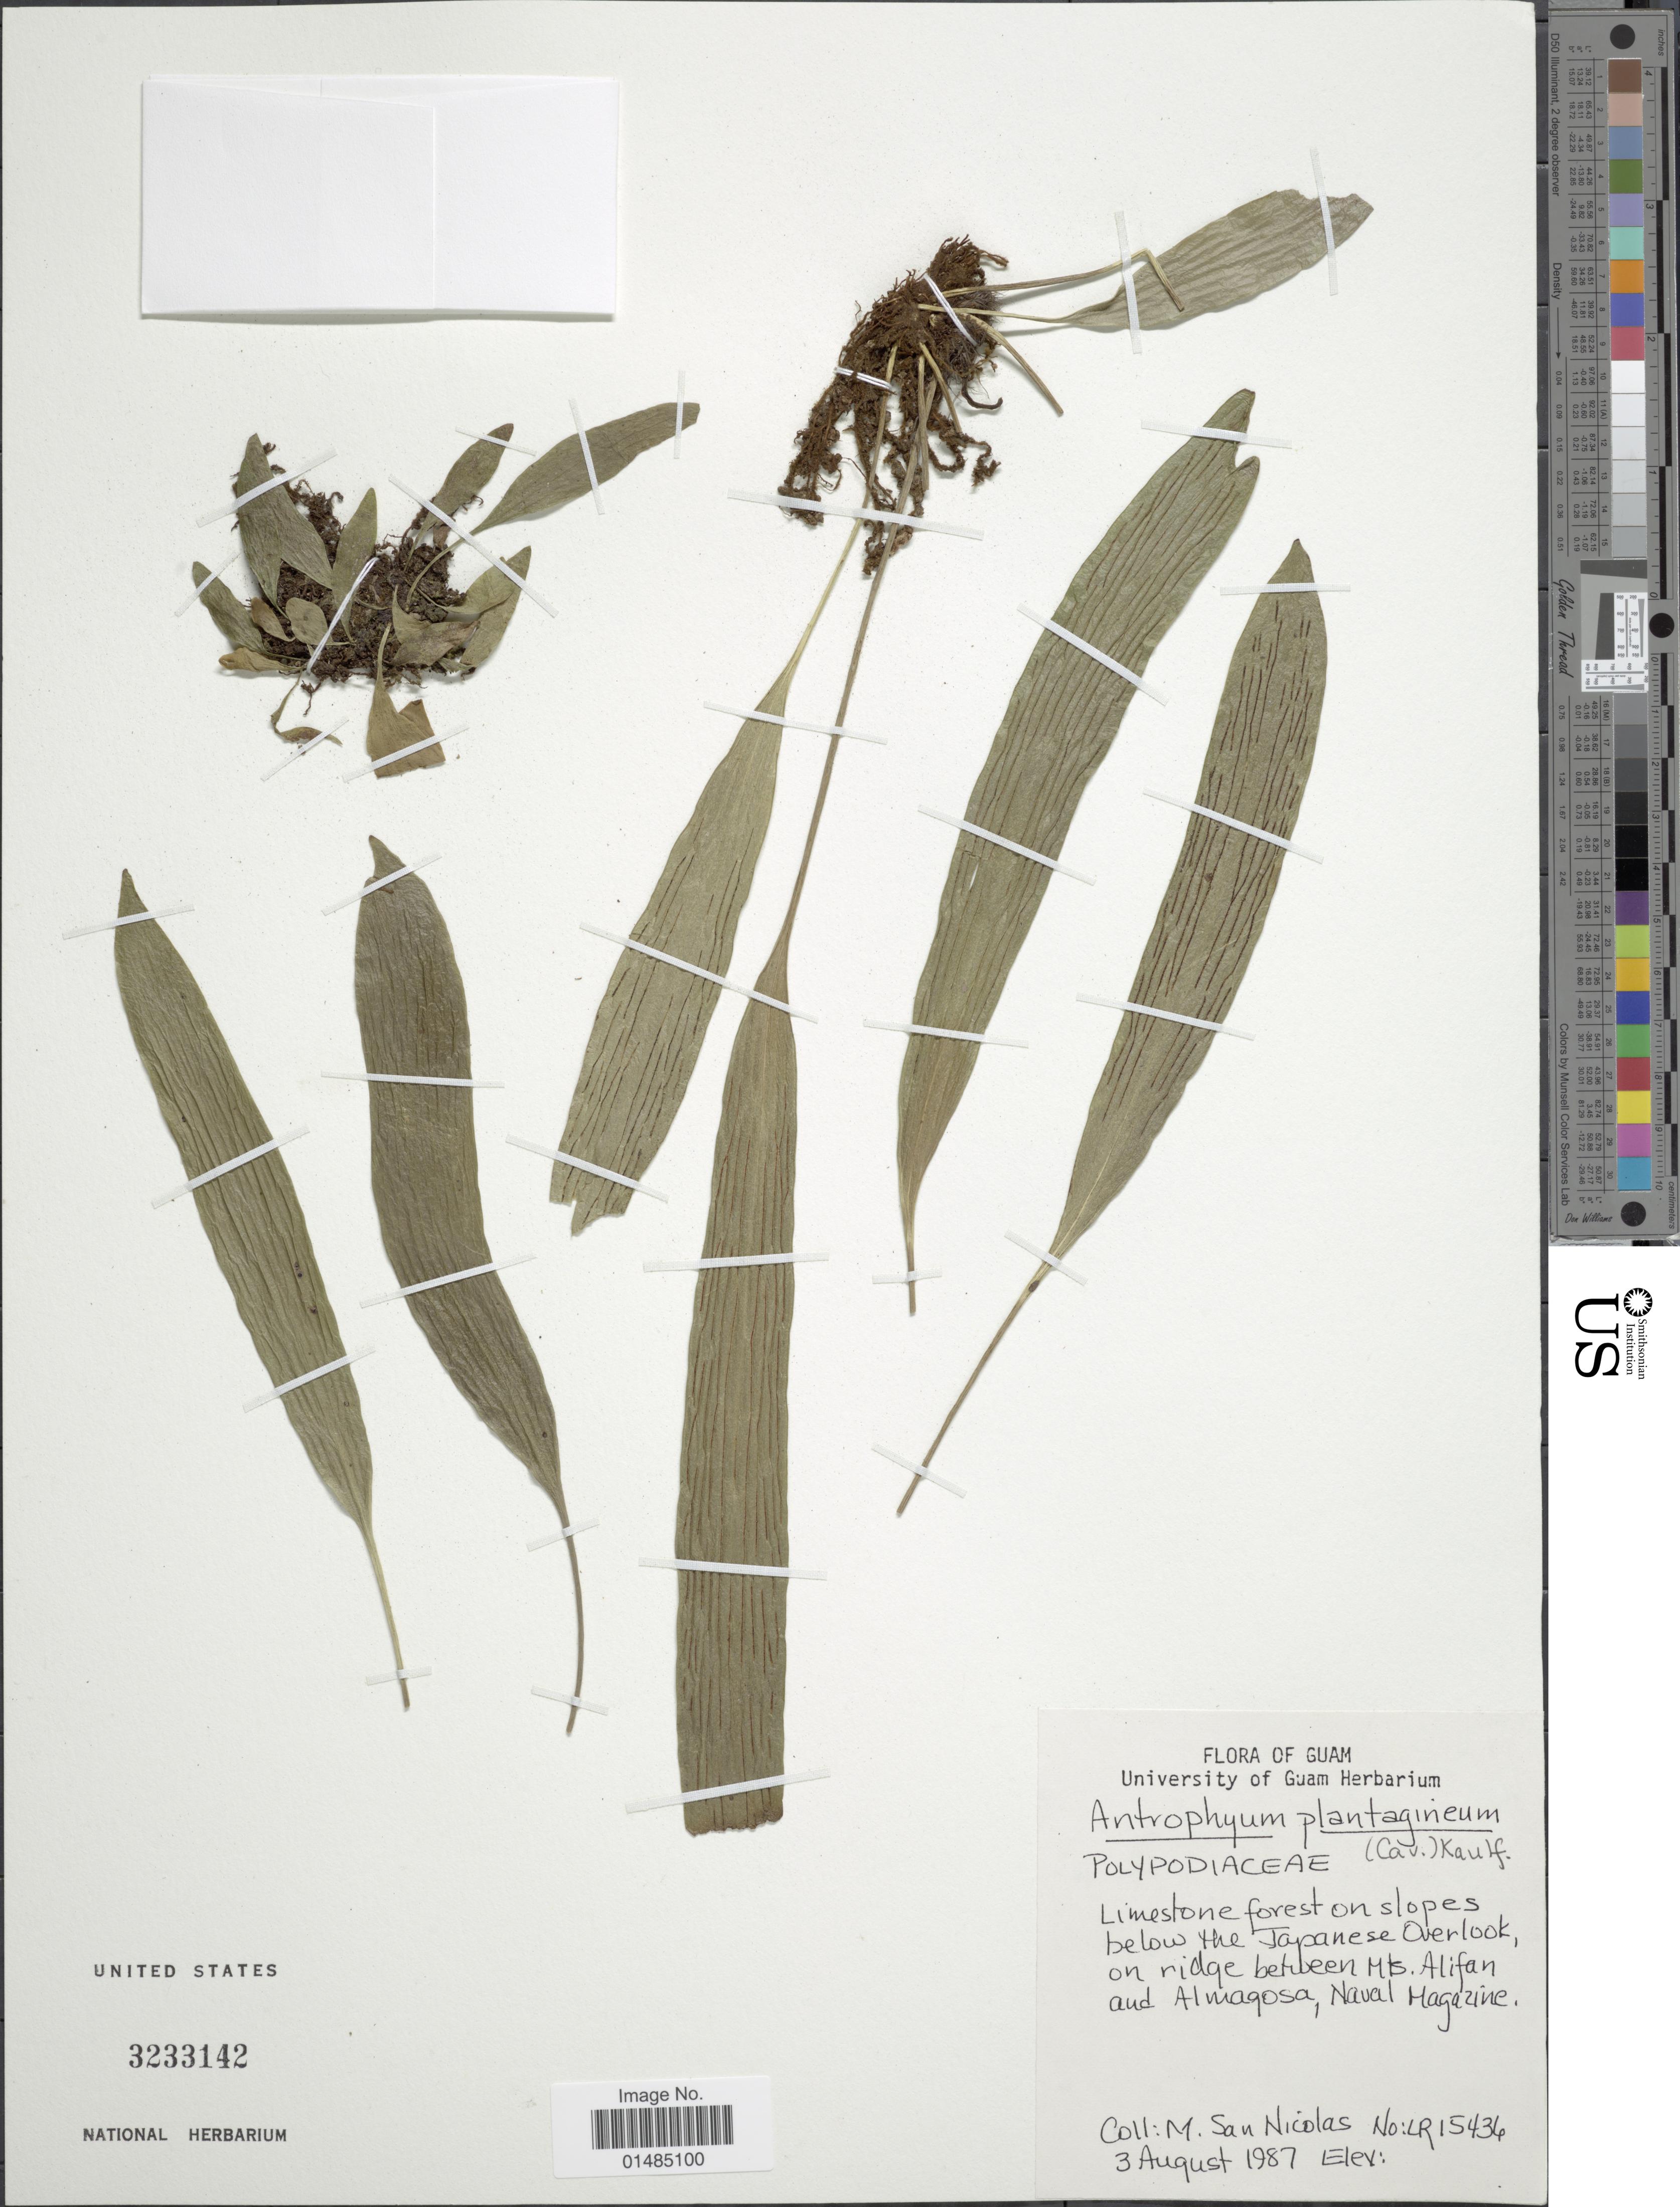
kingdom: Plantae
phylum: Tracheophyta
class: Polypodiopsida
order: Polypodiales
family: Pteridaceae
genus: Antrophyum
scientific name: Antrophyum plantagineum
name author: (Cav.) Kaulf.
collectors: M. Nicolas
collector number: LR 15436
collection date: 1987-08-03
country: Guam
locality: Limestone forest on slopes below the Japanese Overlook, on ridge between Mts. Alifan aud Almagosa, Naval Magazine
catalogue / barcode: US 3233142